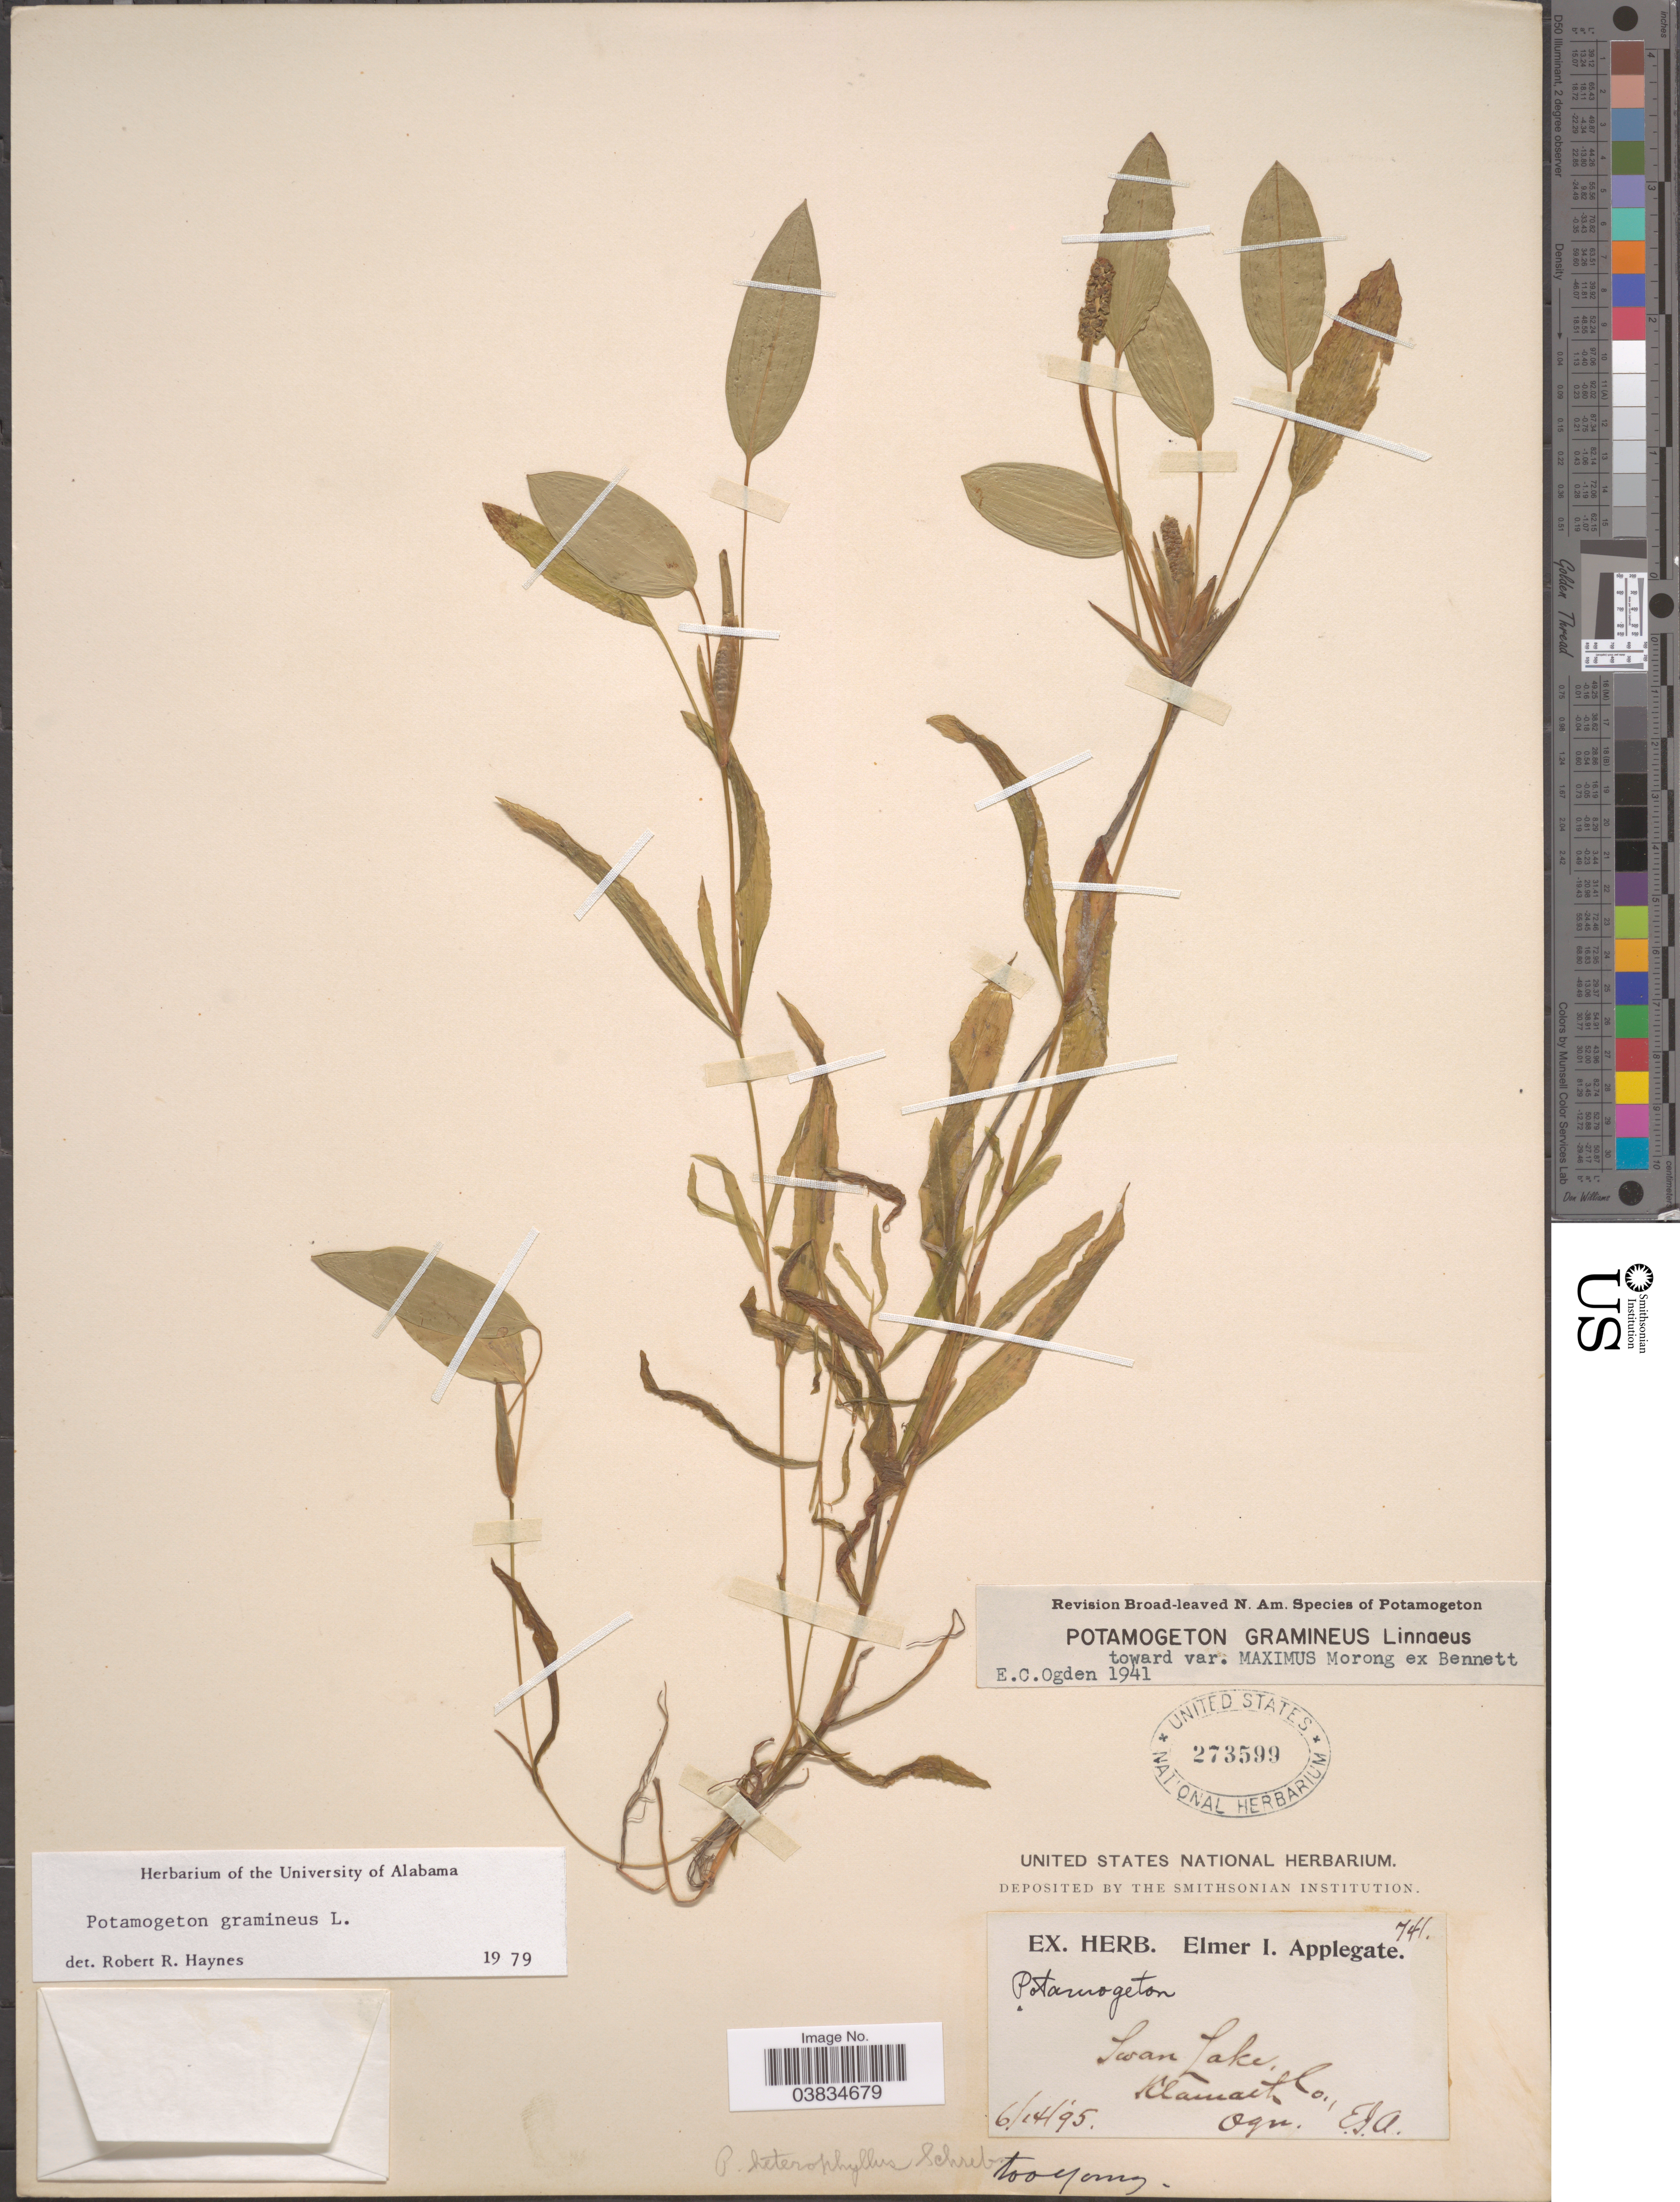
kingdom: Plantae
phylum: Tracheophyta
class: Liliopsida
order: Alismatales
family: Potamogetonaceae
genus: Potamogeton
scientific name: Potamogeton gramineus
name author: L.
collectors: E. I. Applegate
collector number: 741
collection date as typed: Transcribed d/m/y: 14/6/95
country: United States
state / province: Oregon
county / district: Klamath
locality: Swan Lake, Klamath Co.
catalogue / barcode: US 273599